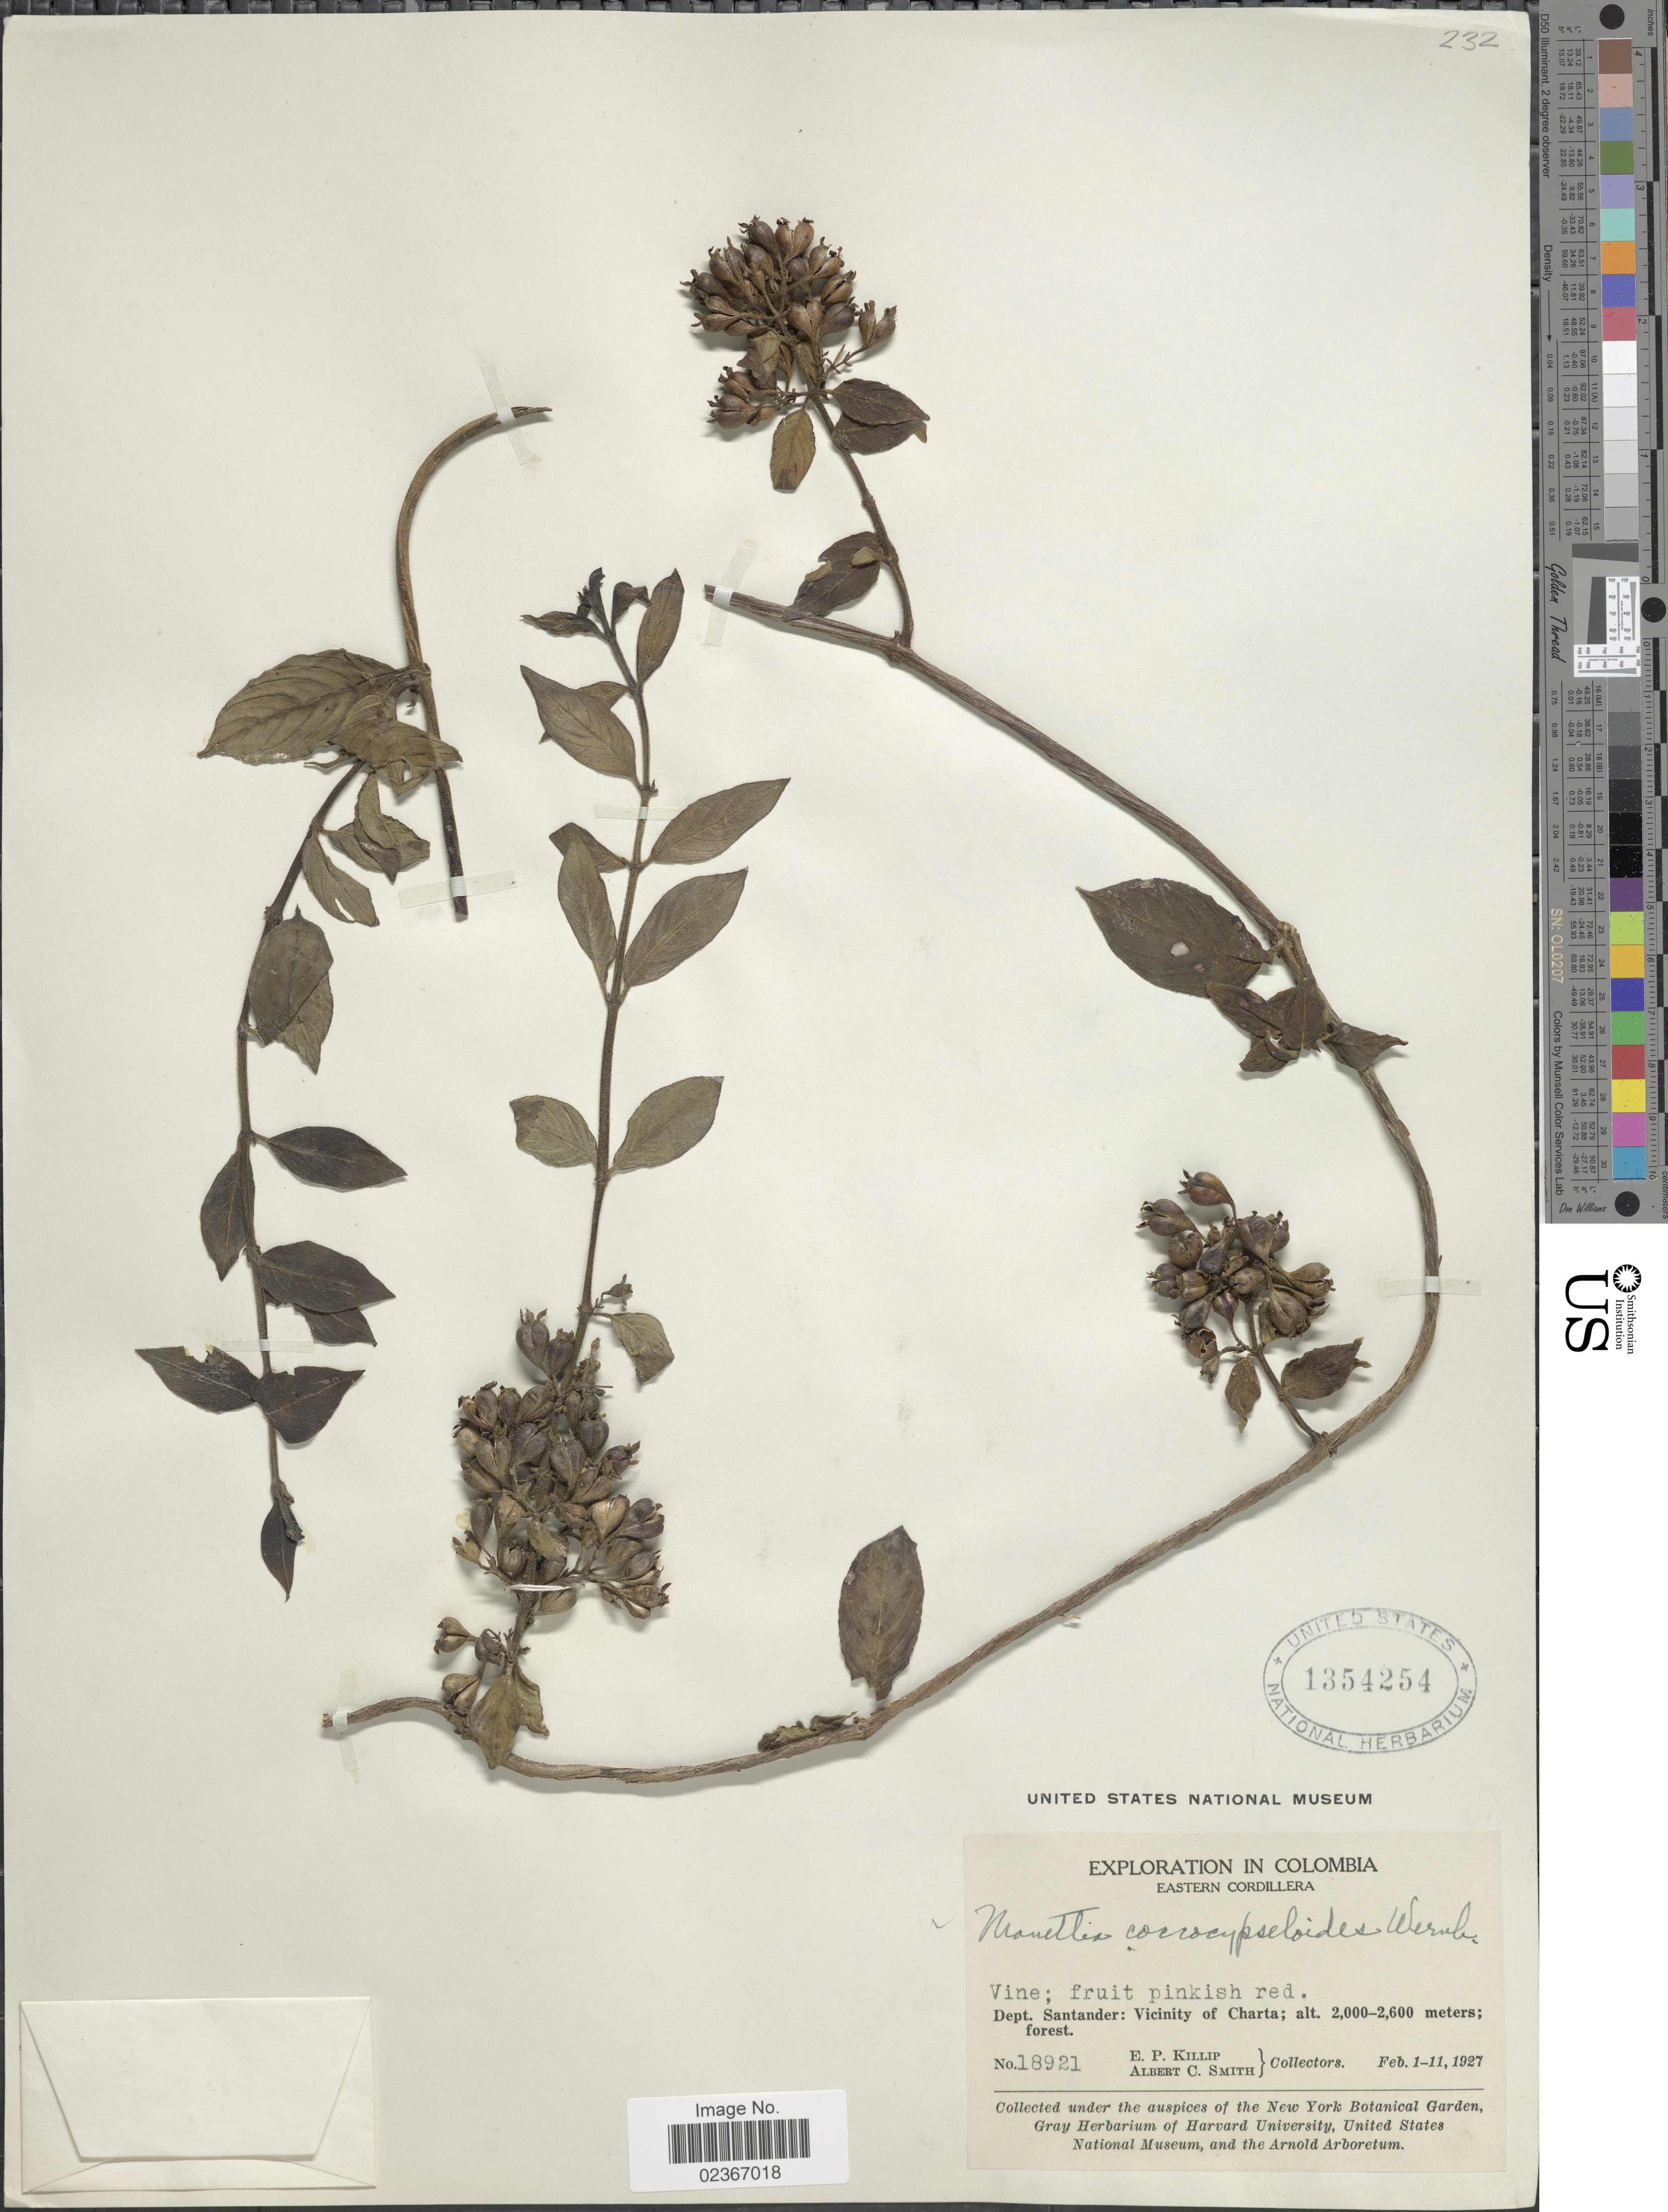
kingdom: Plantae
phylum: Tracheophyta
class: Magnoliopsida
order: Gentianales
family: Rubiaceae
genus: Manettia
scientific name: Manettia coccocypseloides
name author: Wernham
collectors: E. P. Killip & A. C. Smith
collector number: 18921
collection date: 1927-02-01/1927-02-11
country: Colombia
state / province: Santander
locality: Eastern Cordillera. Dept. Santander: Vicinity of Charta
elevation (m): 2000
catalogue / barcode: US 1354254